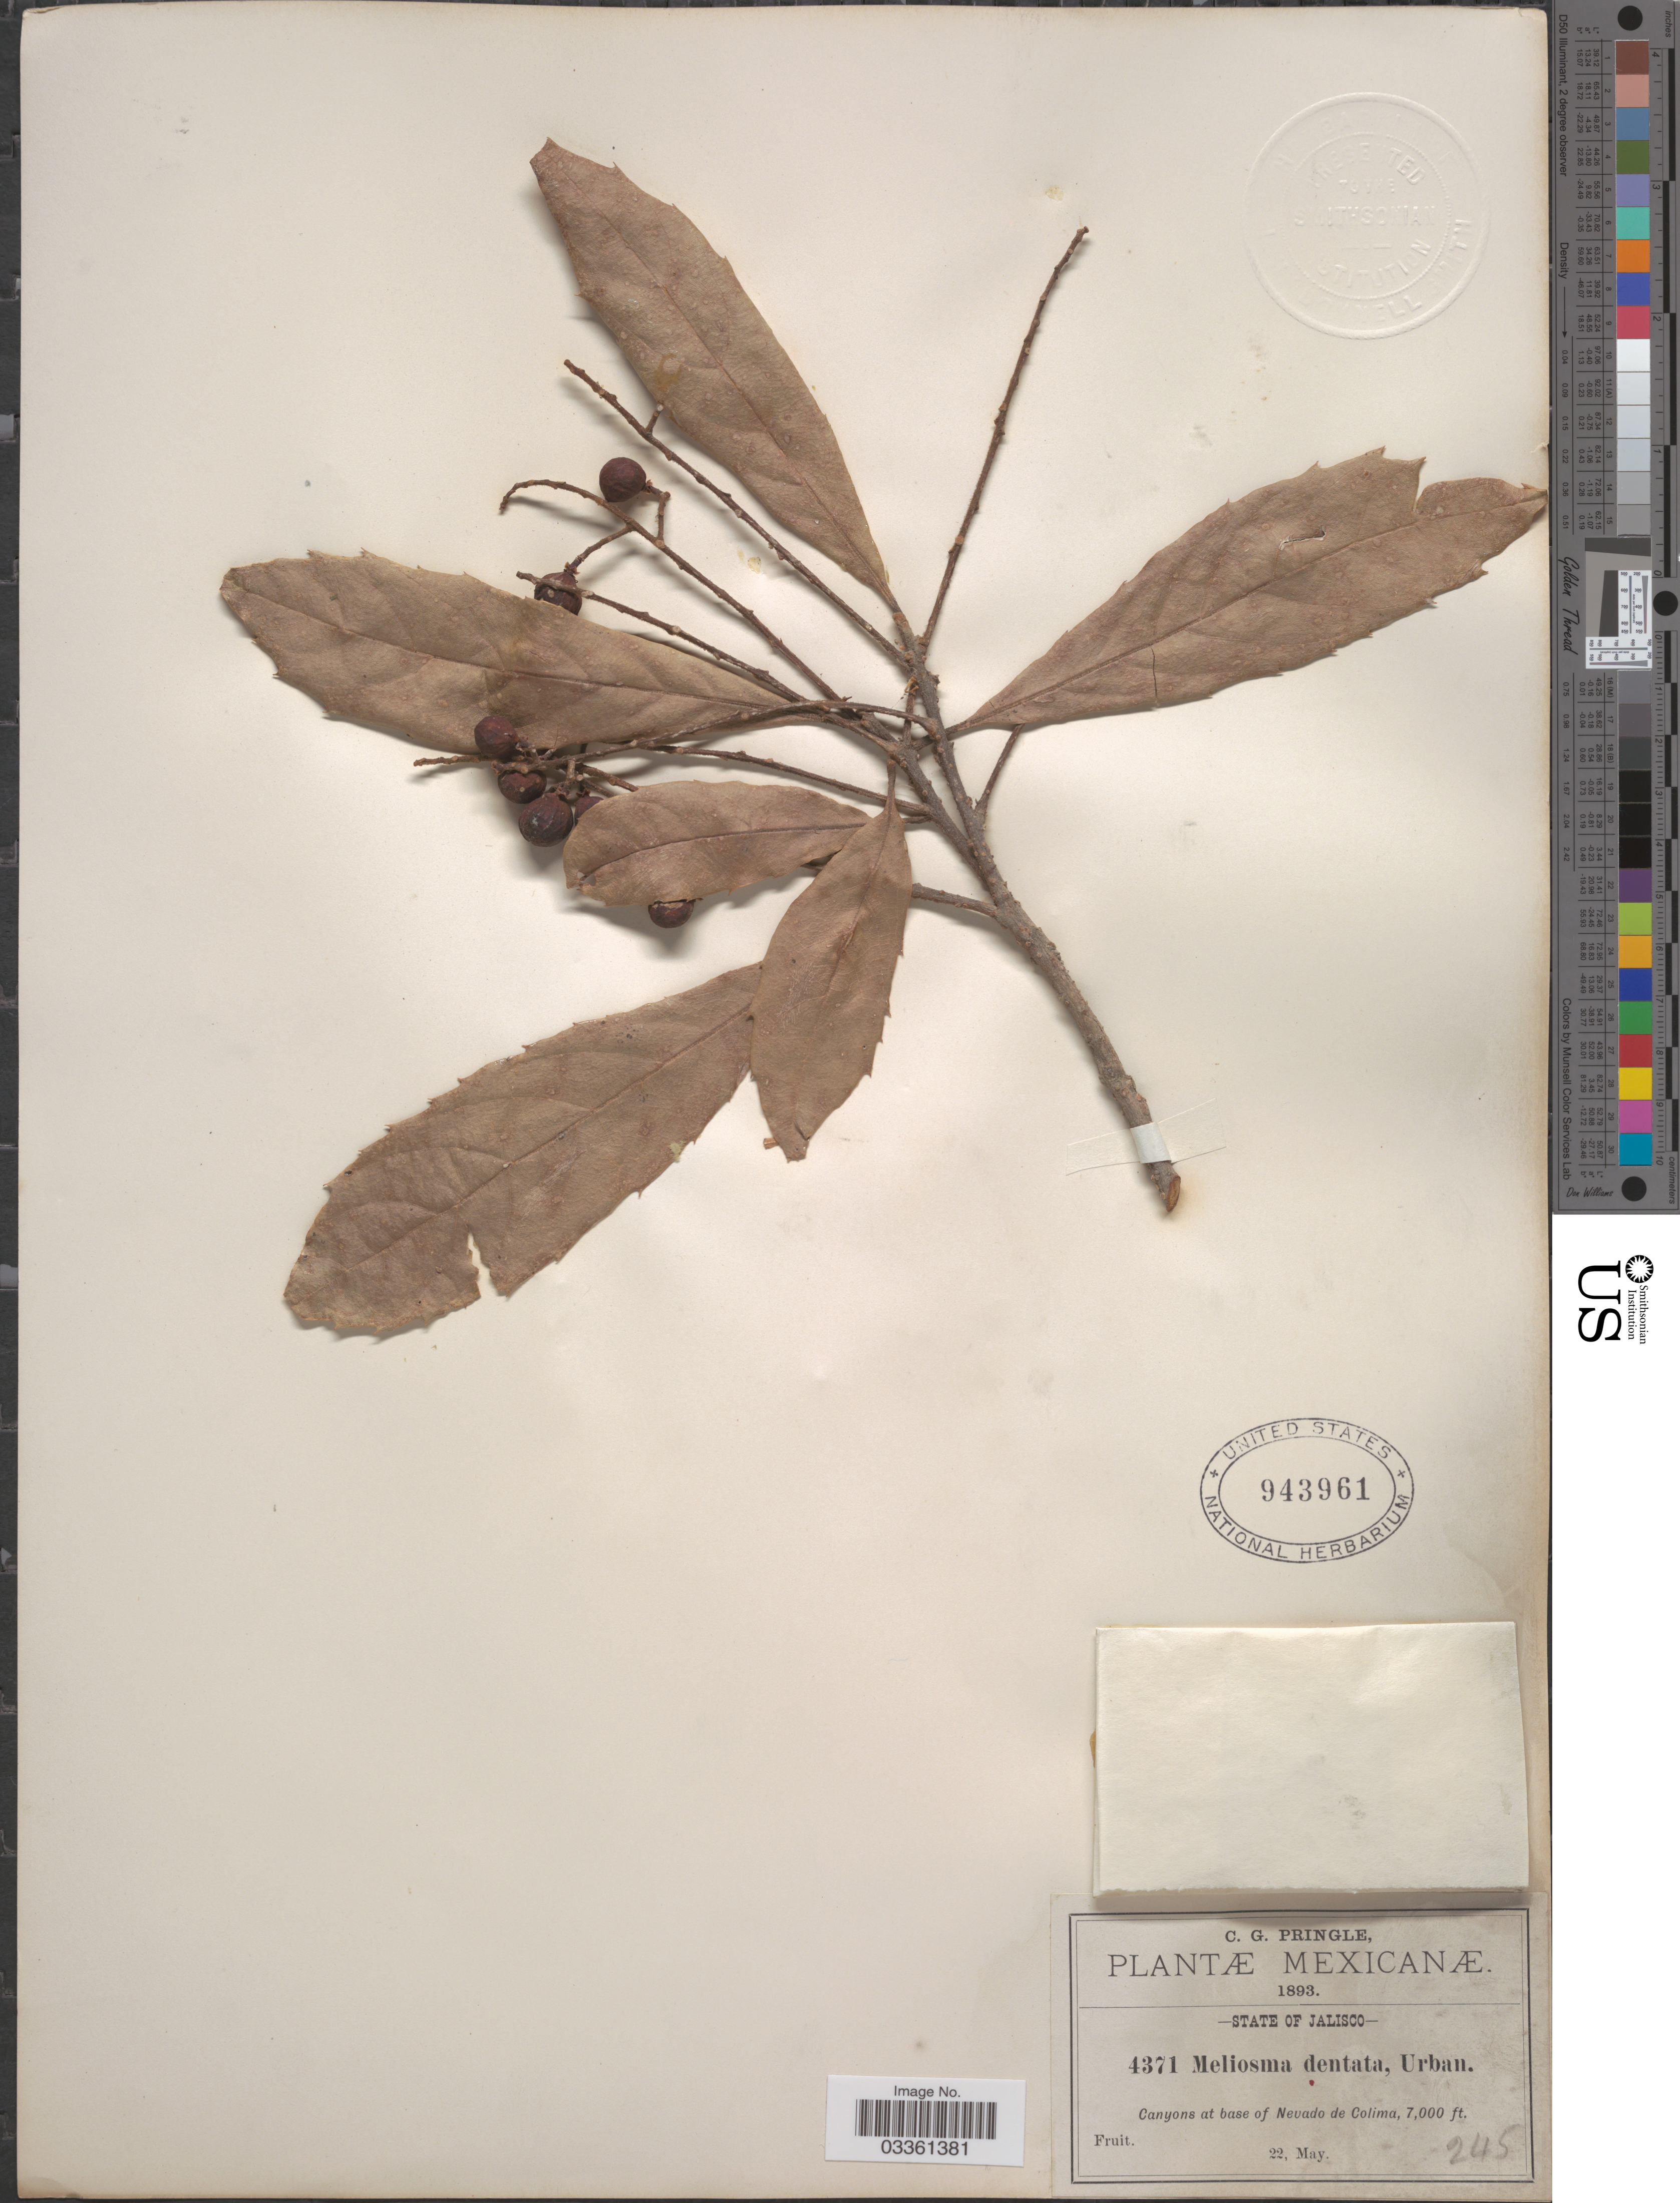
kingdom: Plantae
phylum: Tracheophyta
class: Magnoliopsida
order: Proteales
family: Sabiaceae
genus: Meliosma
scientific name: Meliosma dentata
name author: (Liebm.) Urb.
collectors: C. G. Pringle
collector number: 4371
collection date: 1893-05-22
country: Mexico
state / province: Jalisco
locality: Canyons at base of Nevada de Colima.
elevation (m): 2134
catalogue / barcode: US 943961